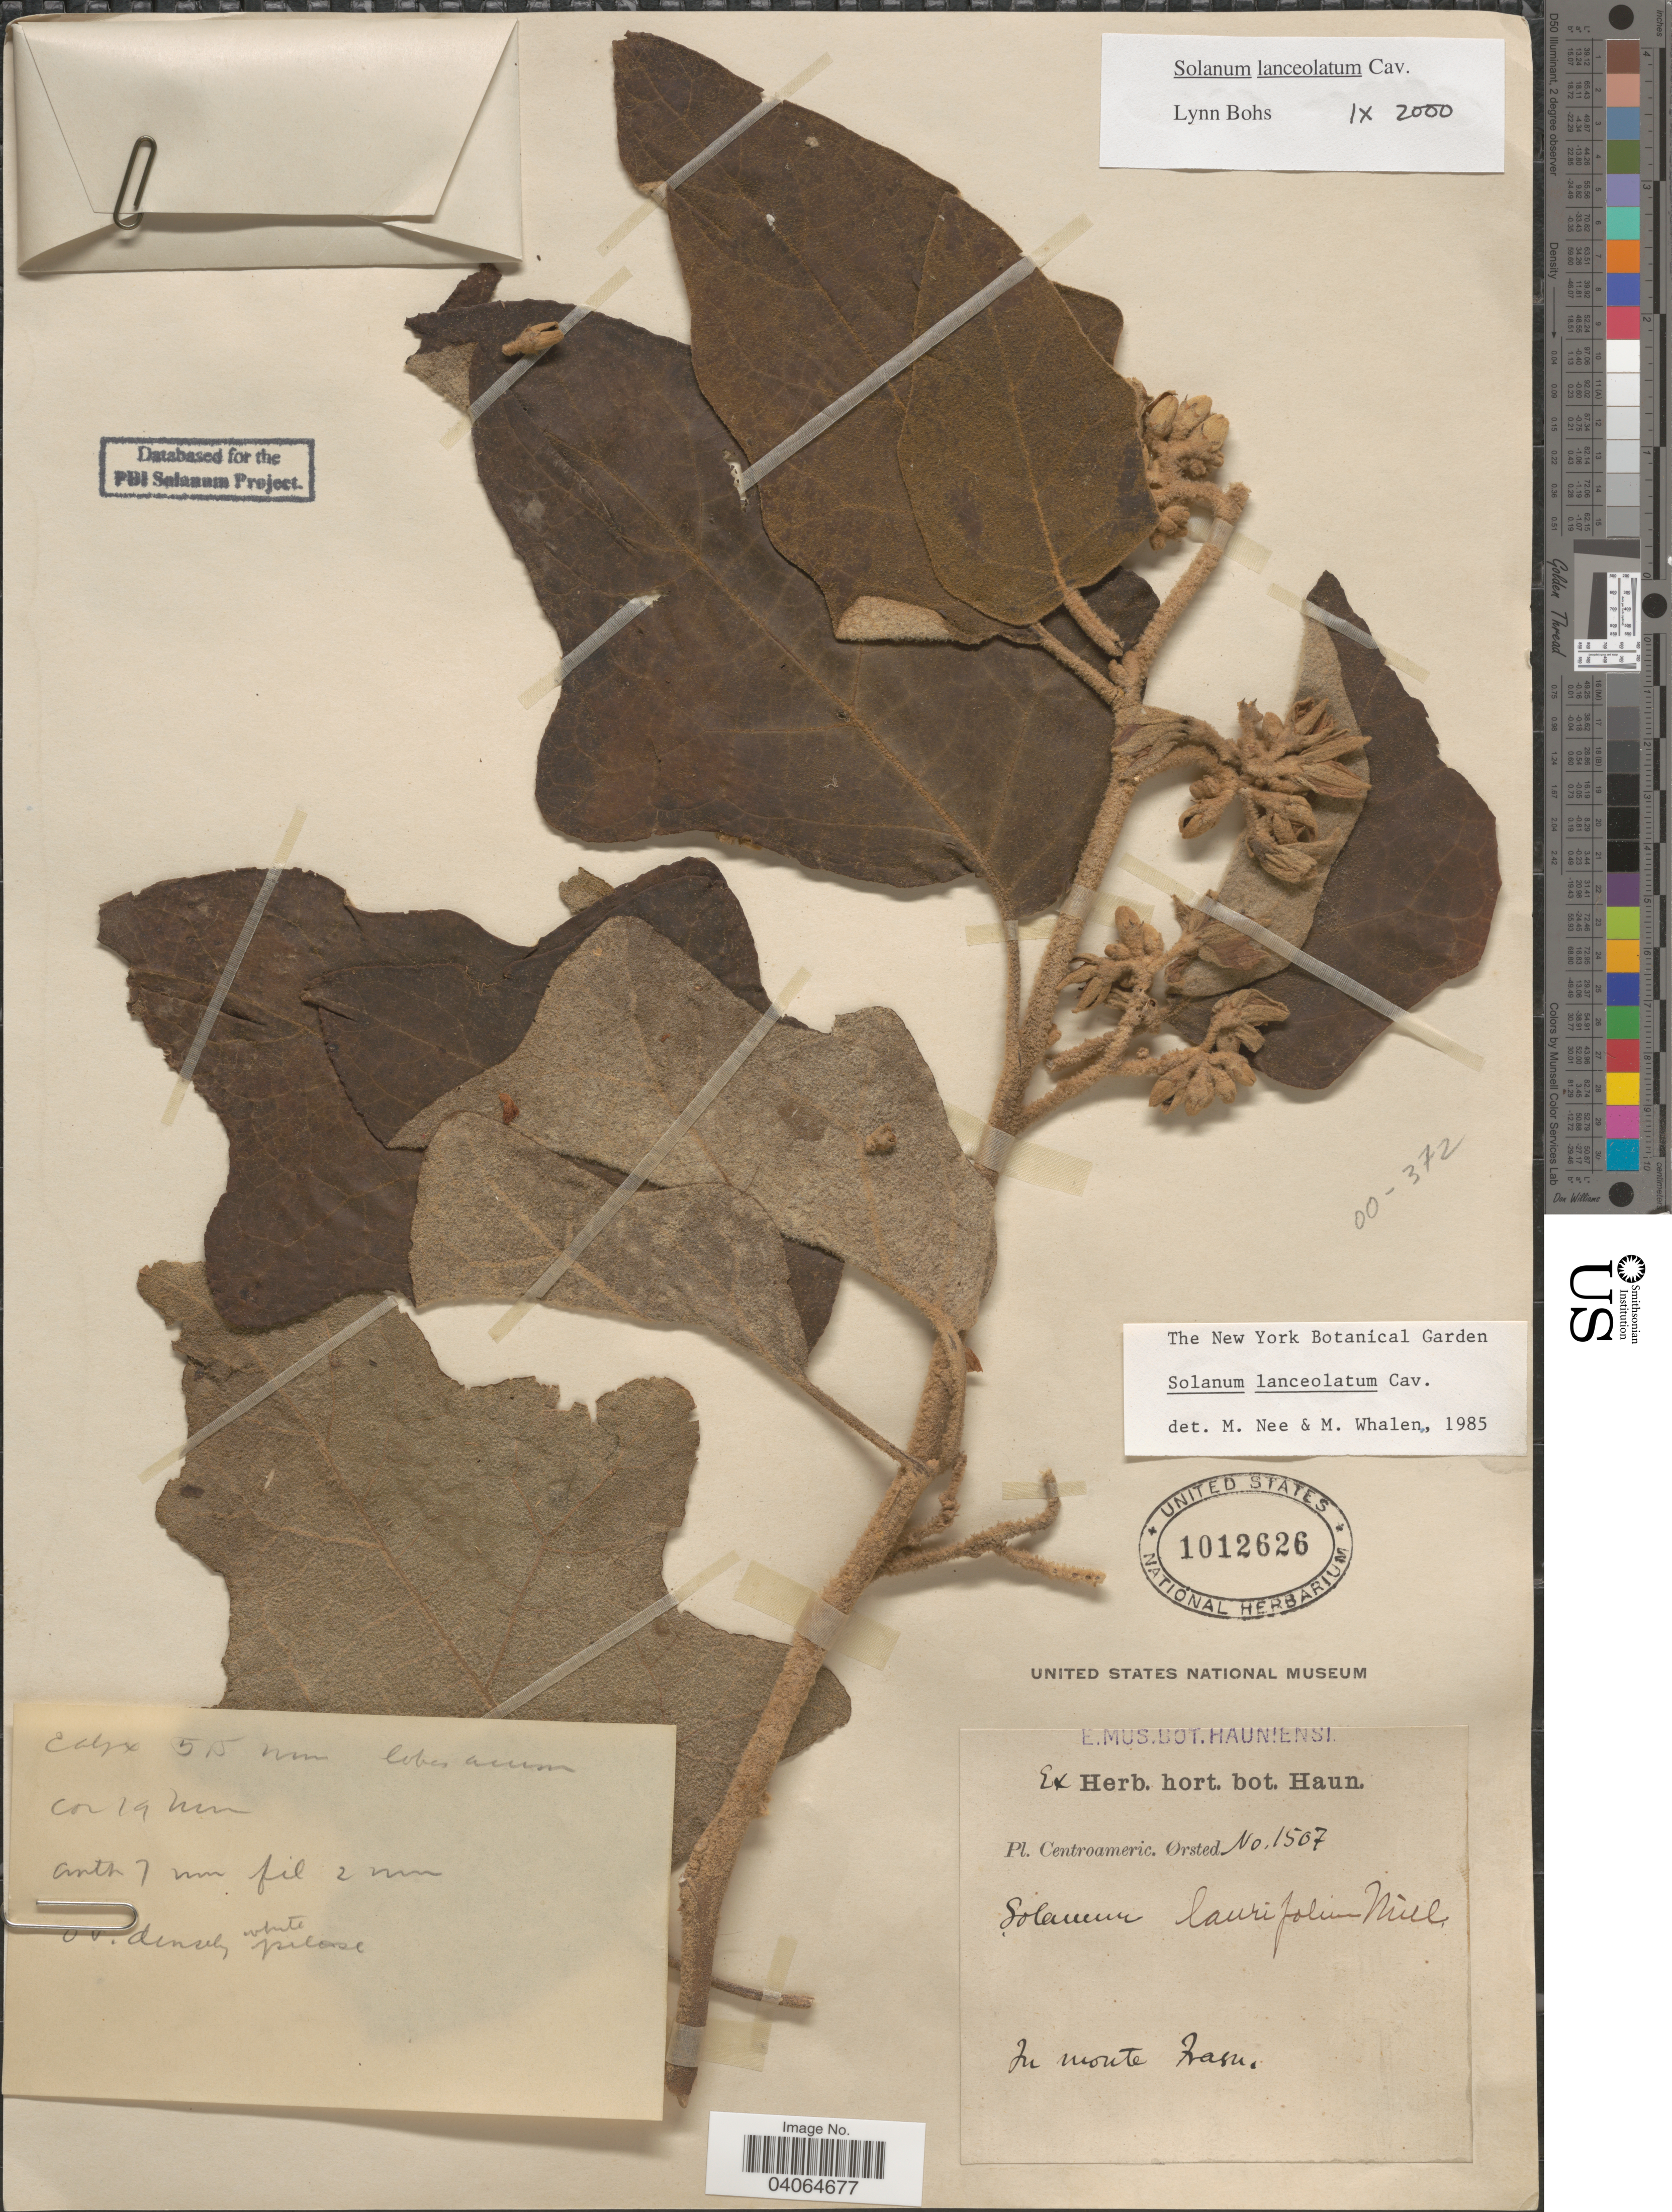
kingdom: Plantae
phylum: Tracheophyta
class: Magnoliopsida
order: Solanales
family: Solanaceae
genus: Solanum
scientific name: Solanum lanceolatum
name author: Berthault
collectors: Ørsted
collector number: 1507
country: Costa Rica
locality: Centroameric. In monte Irazu.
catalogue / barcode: US 1012626